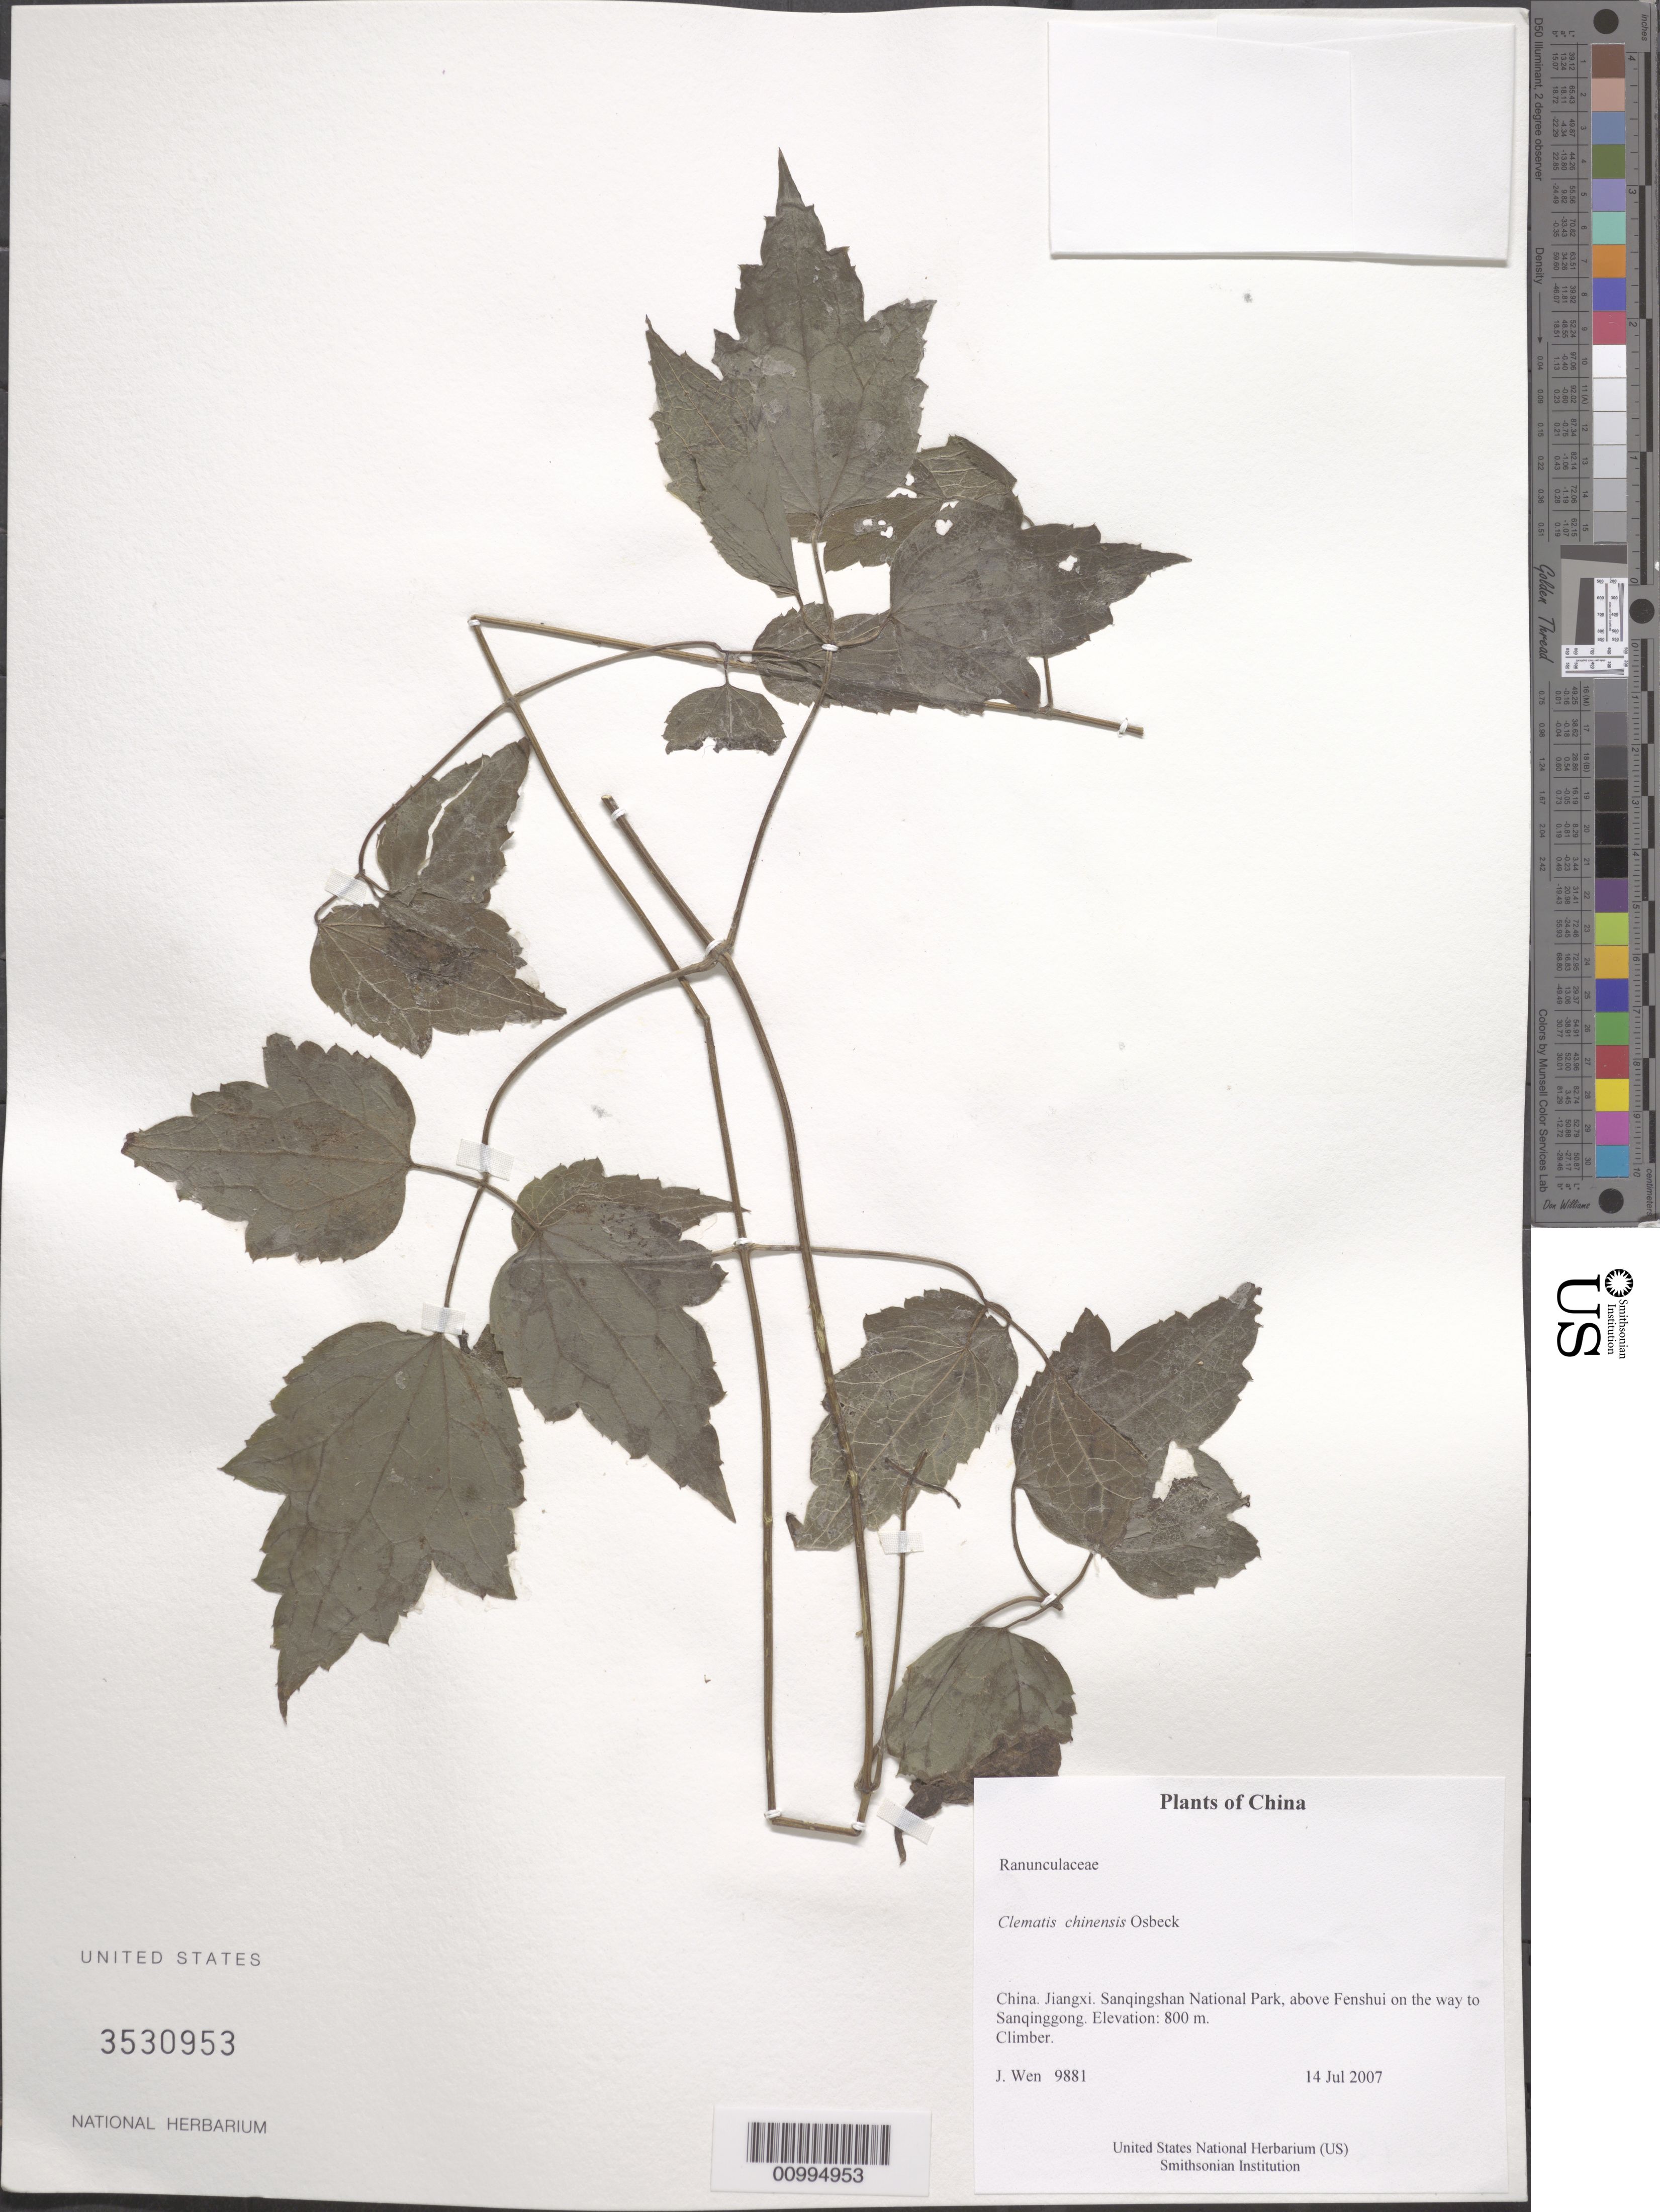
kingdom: Plantae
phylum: Tracheophyta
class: Magnoliopsida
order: Ranunculales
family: Ranunculaceae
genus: Clematis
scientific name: Clematis chinensis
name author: Retz.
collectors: J. Wen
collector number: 9881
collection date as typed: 14 Jul 2007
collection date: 2007-07-14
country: China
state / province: Jiangxi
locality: Sanqingshan National Park, above Fenshui on the way to Sanqinggong.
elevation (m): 800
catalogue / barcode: US 3530953